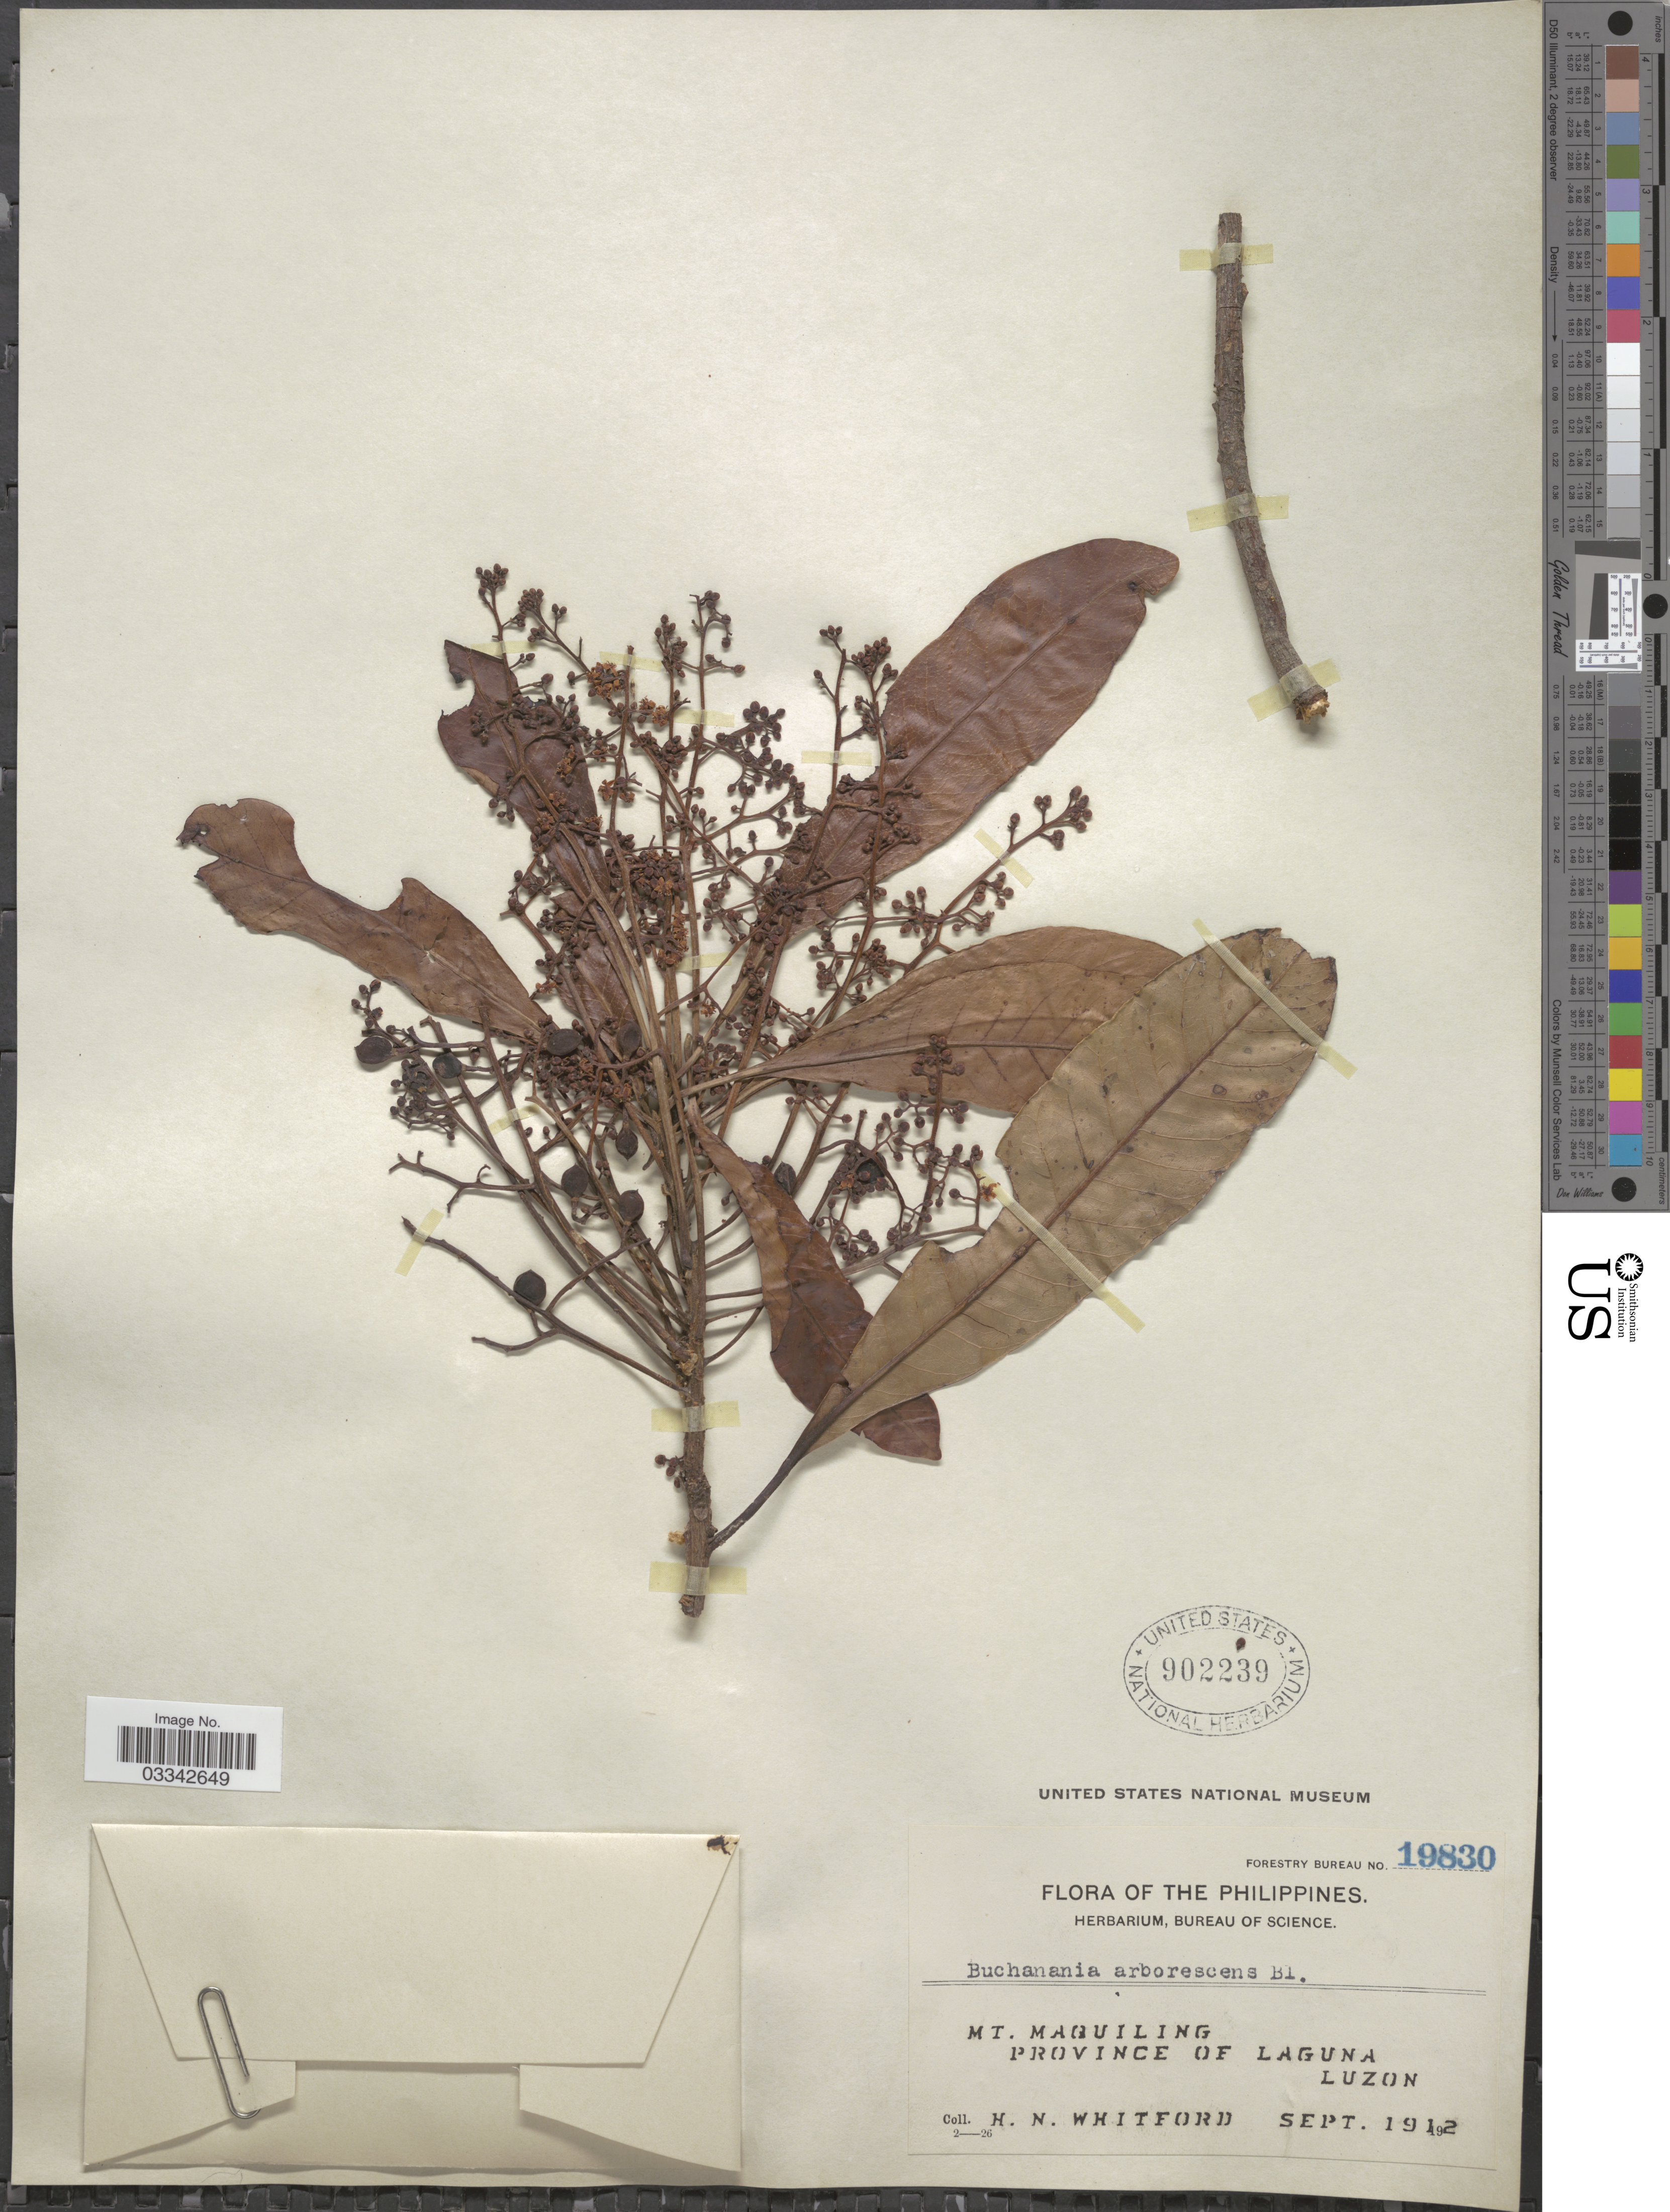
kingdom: Plantae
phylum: Tracheophyta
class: Magnoliopsida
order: Sapindales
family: Anacardiaceae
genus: Buchanania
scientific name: Buchanania arborescens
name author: (Blume) Blume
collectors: H. N. Whitford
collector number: Forestry Bureau 19830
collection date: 1912-09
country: Philippines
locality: Mt. Maquiling. Province of Laguna, Luzon.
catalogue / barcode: US 902239